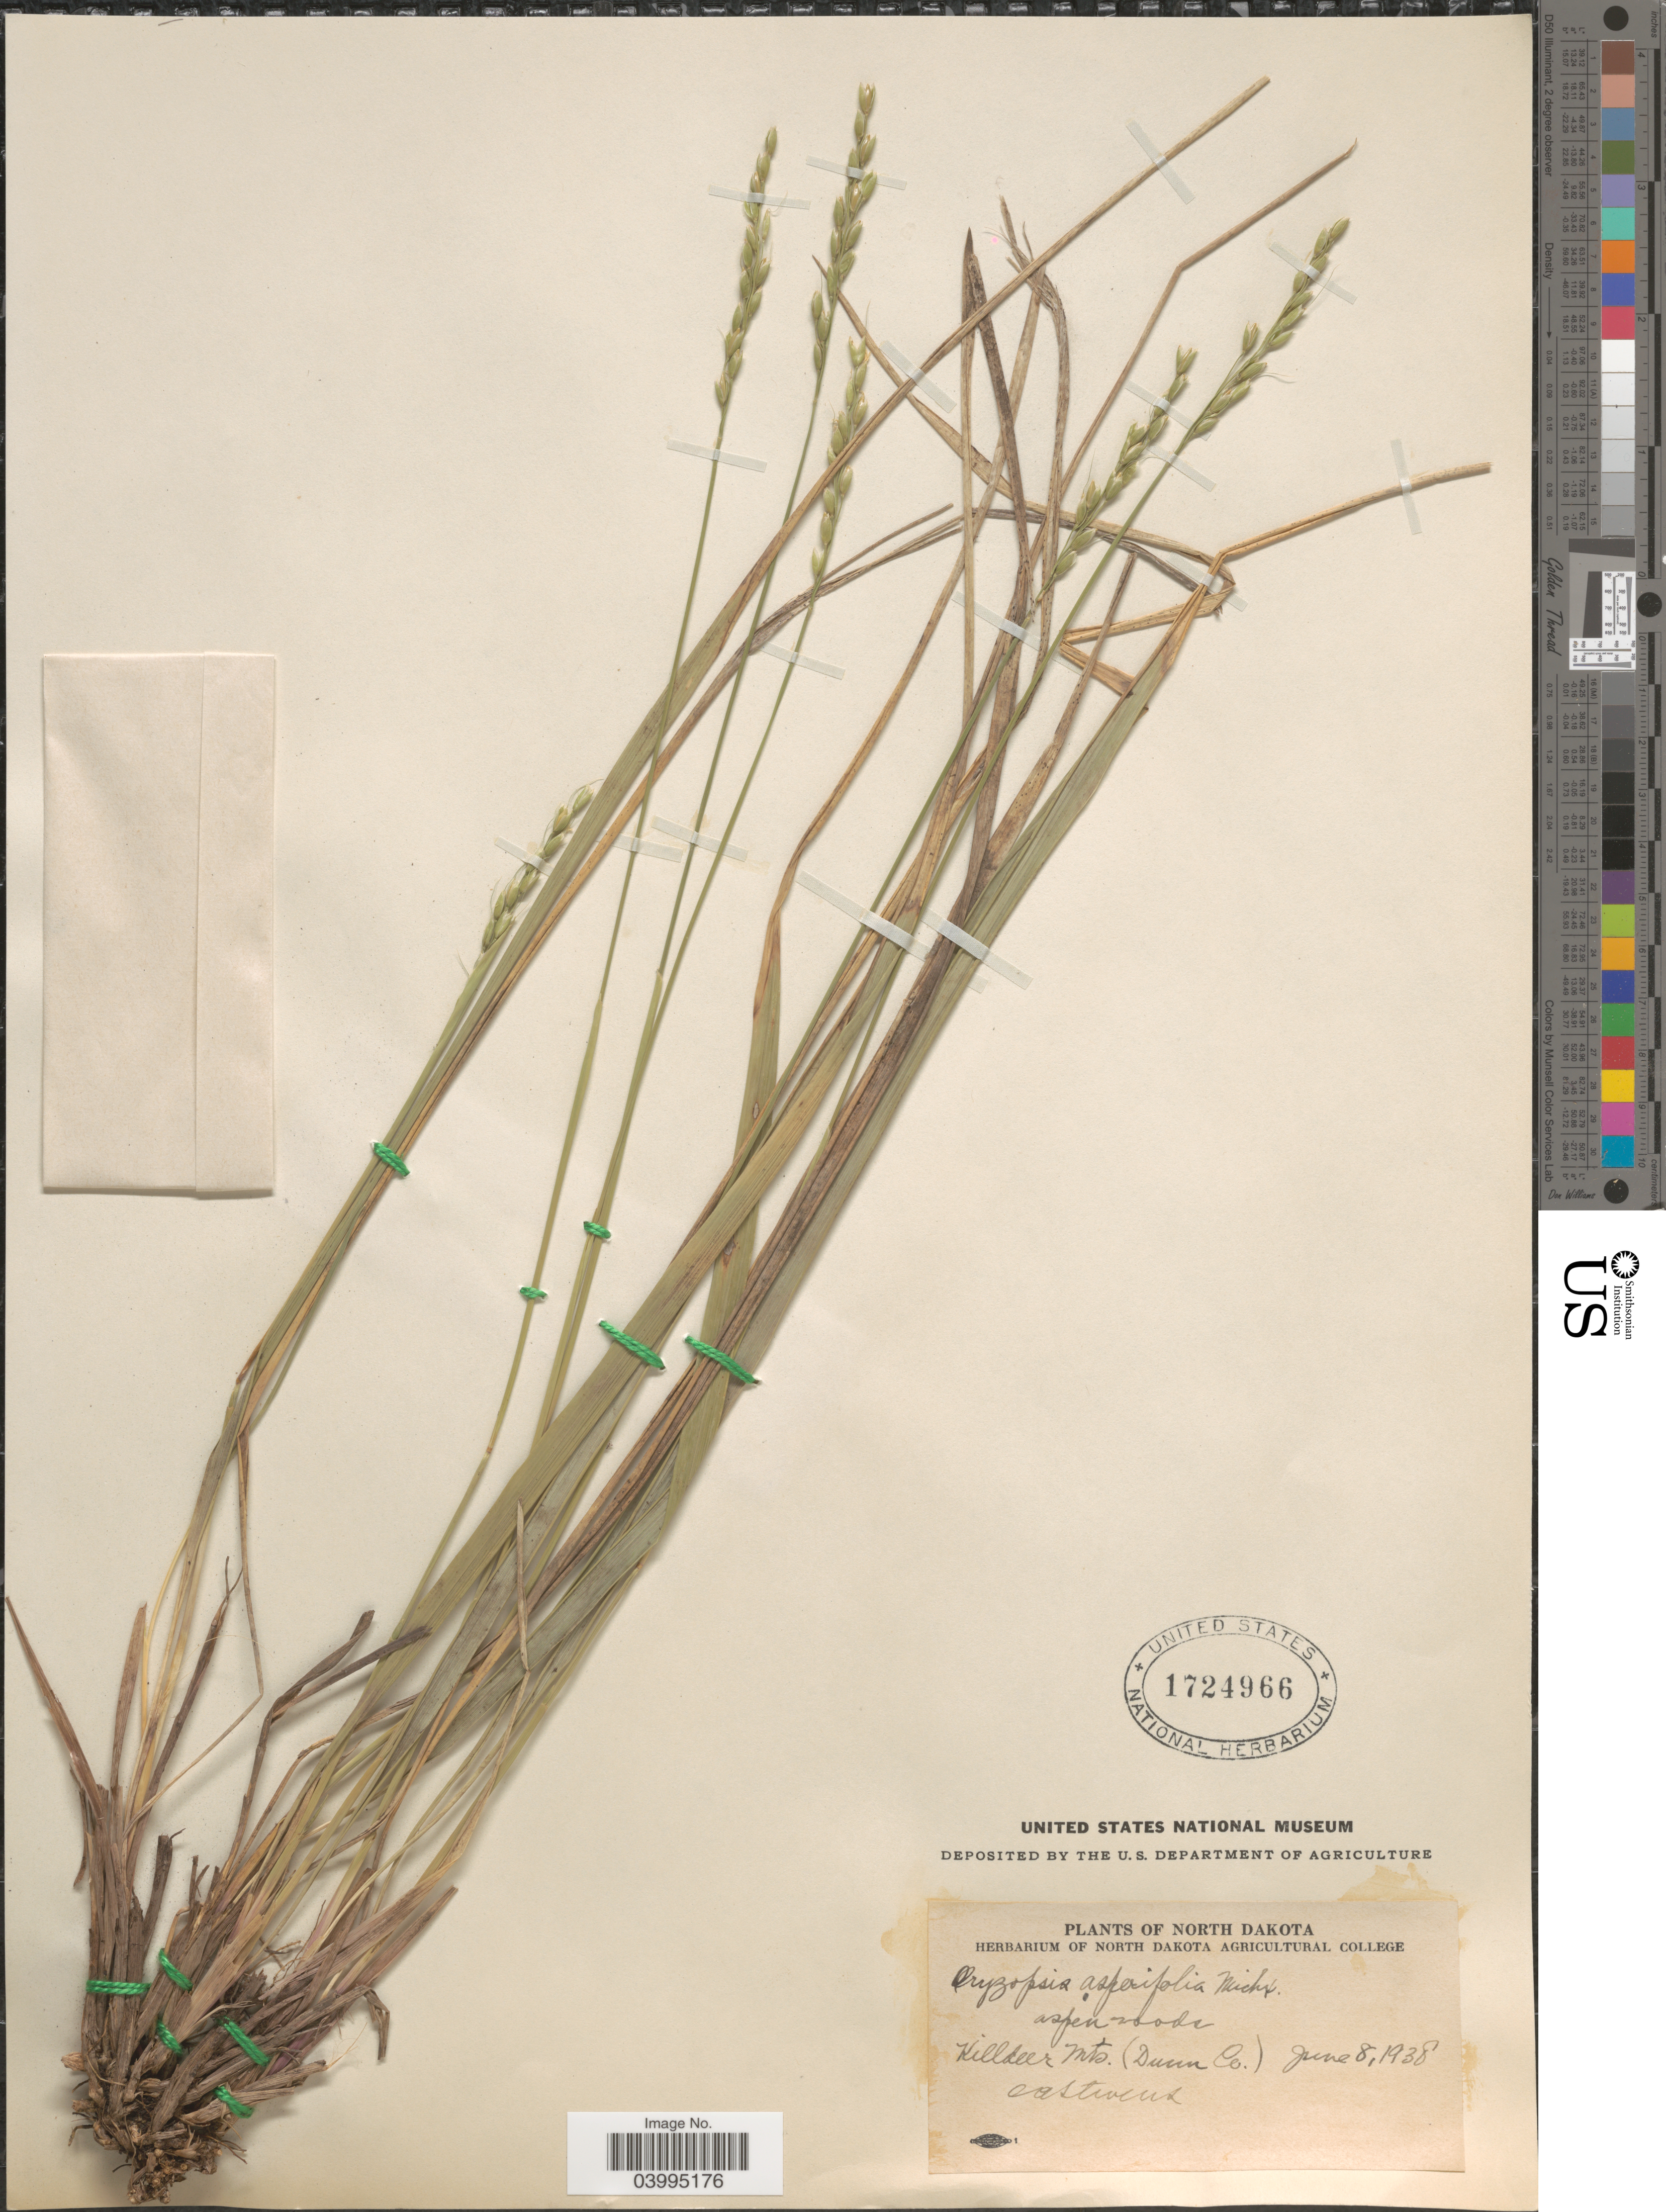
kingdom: Plantae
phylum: Tracheophyta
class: Liliopsida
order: Poales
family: Poaceae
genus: Oryzopsis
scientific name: Oryzopsis asperifolia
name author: Michx.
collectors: O. A. Stevens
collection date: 1938-06-08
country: United States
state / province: North Dakota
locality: Aspen woods. Killdeer Mts. (Dunn Co.).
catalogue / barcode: US 1724966